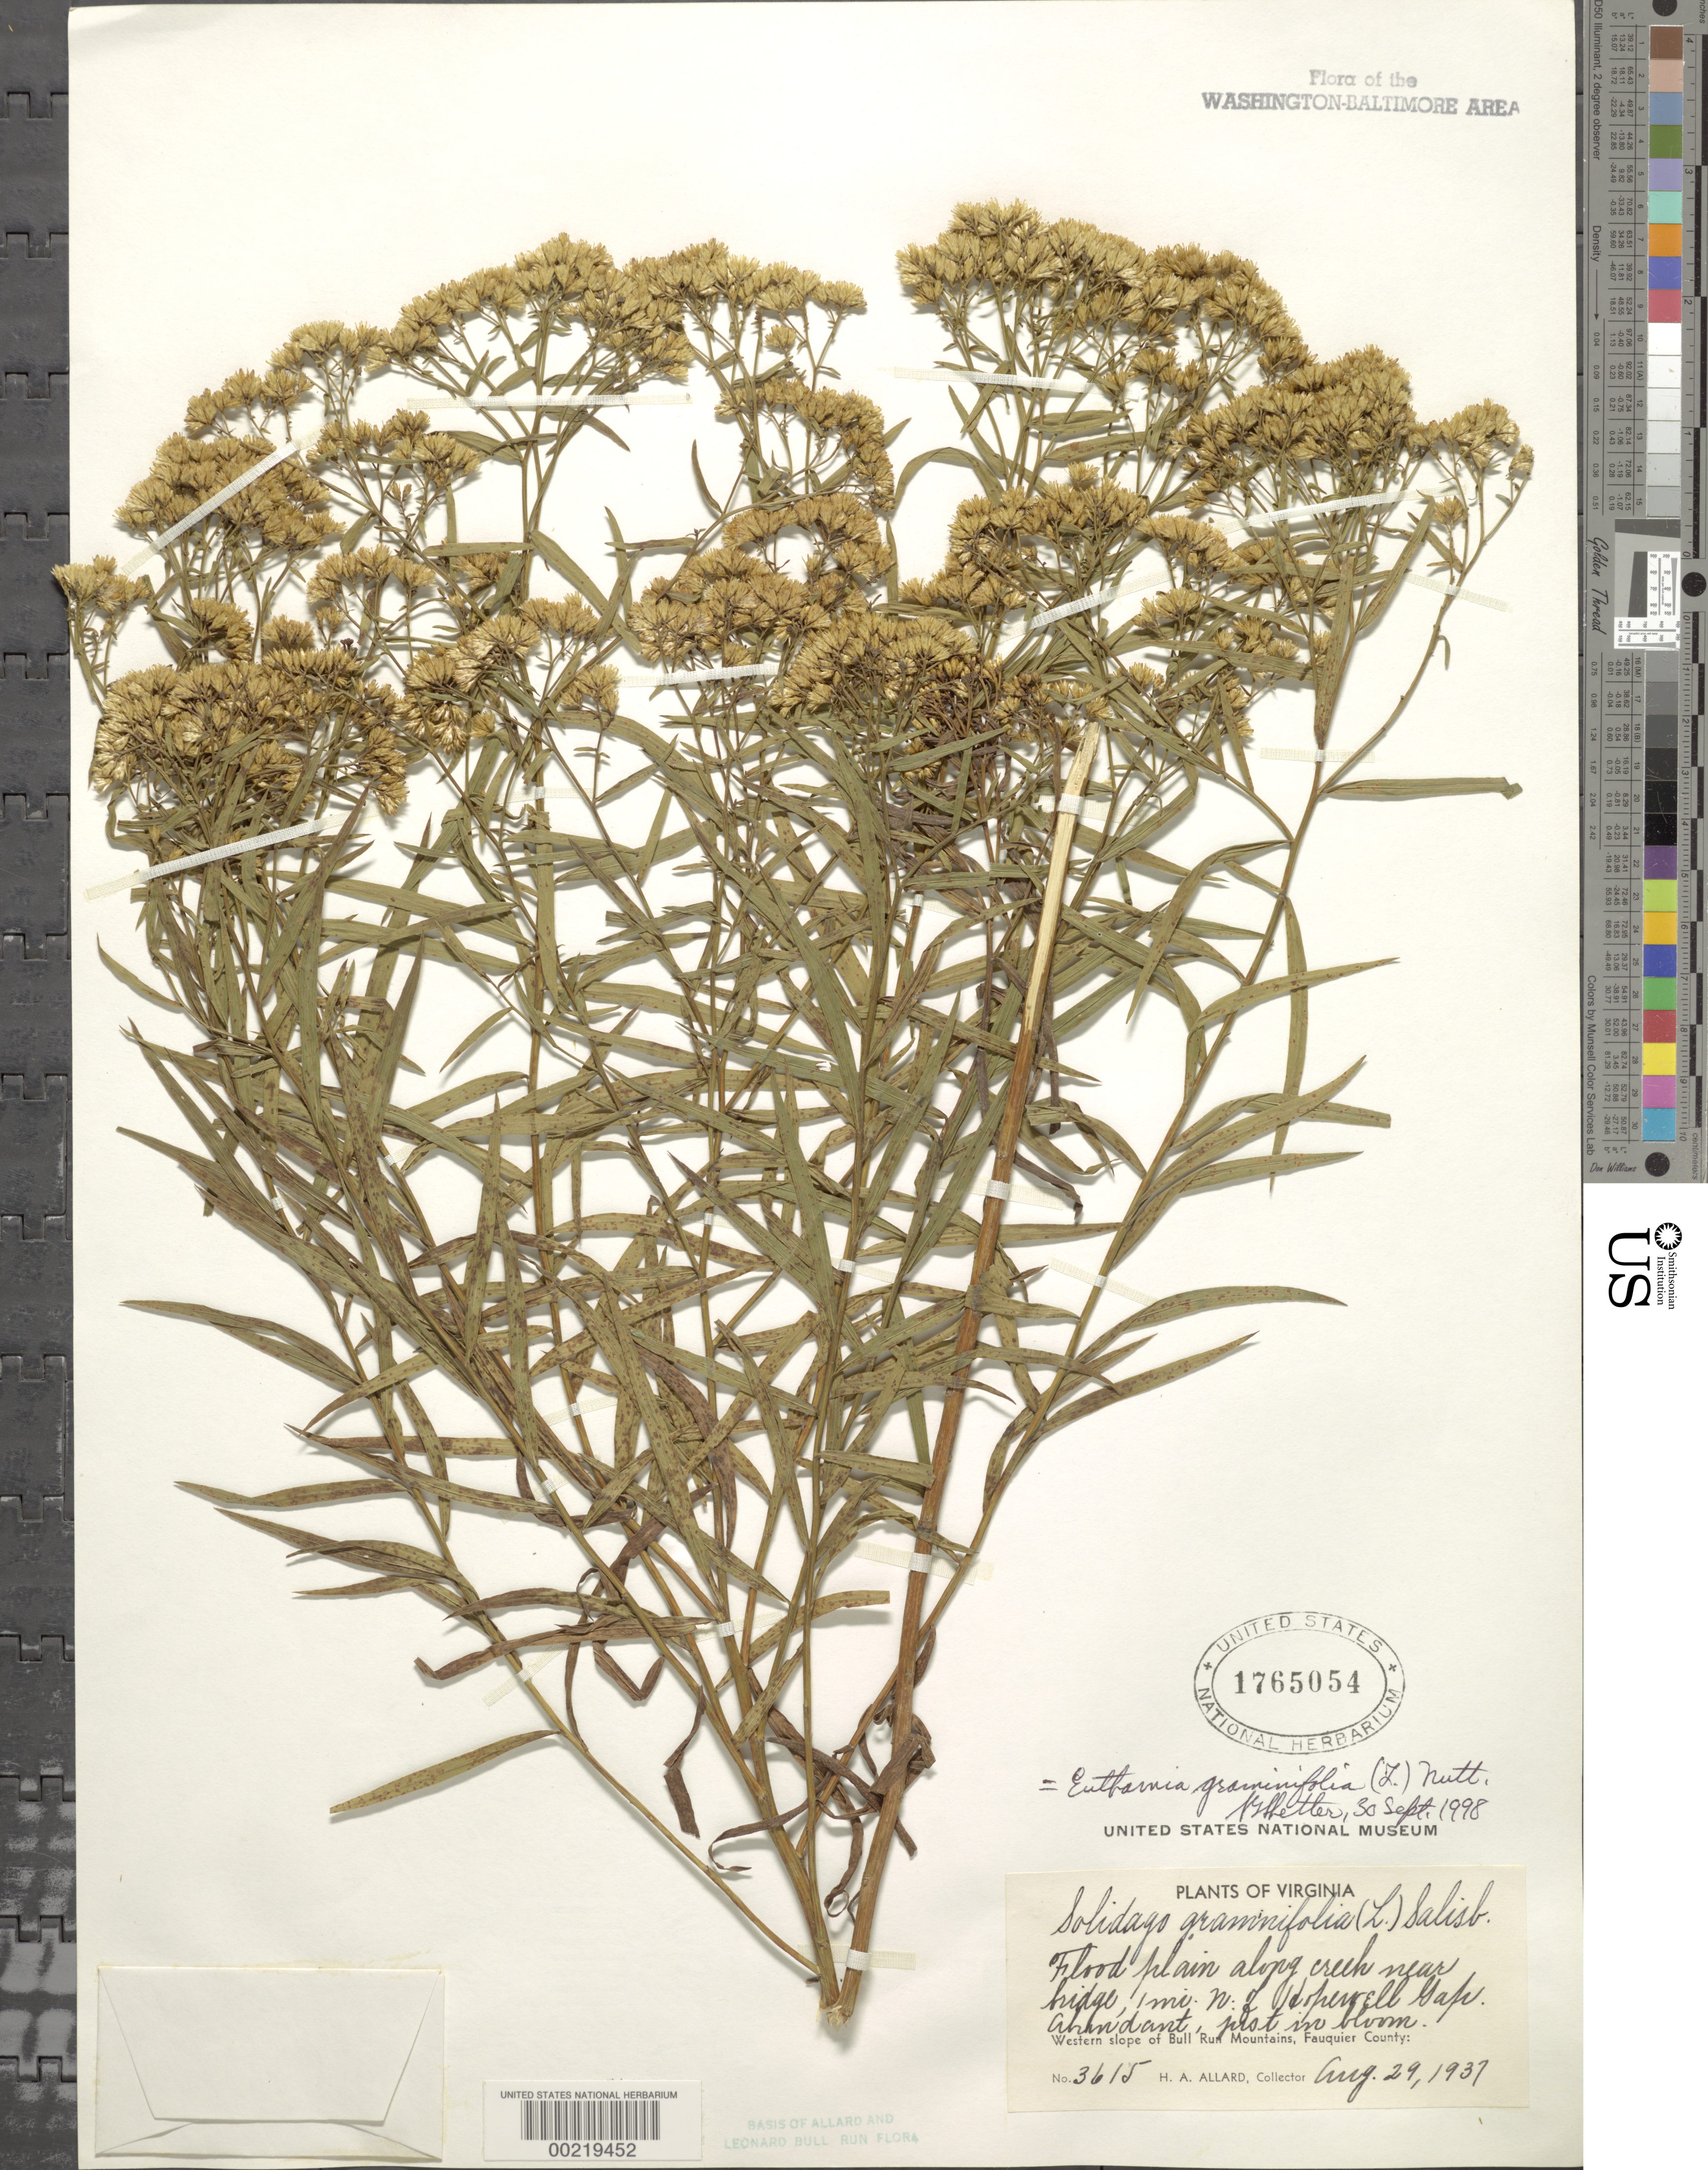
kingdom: Plantae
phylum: Tracheophyta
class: Magnoliopsida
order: Asterales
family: Asteraceae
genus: Euthamia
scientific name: Euthamia graminifolia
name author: (L.) Nutt.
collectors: H. A. Allard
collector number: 3615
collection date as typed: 29 Aug 1937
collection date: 1937-08-29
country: United States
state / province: Virginia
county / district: Fauquier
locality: North of Hopewell Gap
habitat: Flood plain along creek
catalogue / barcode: US 1765054